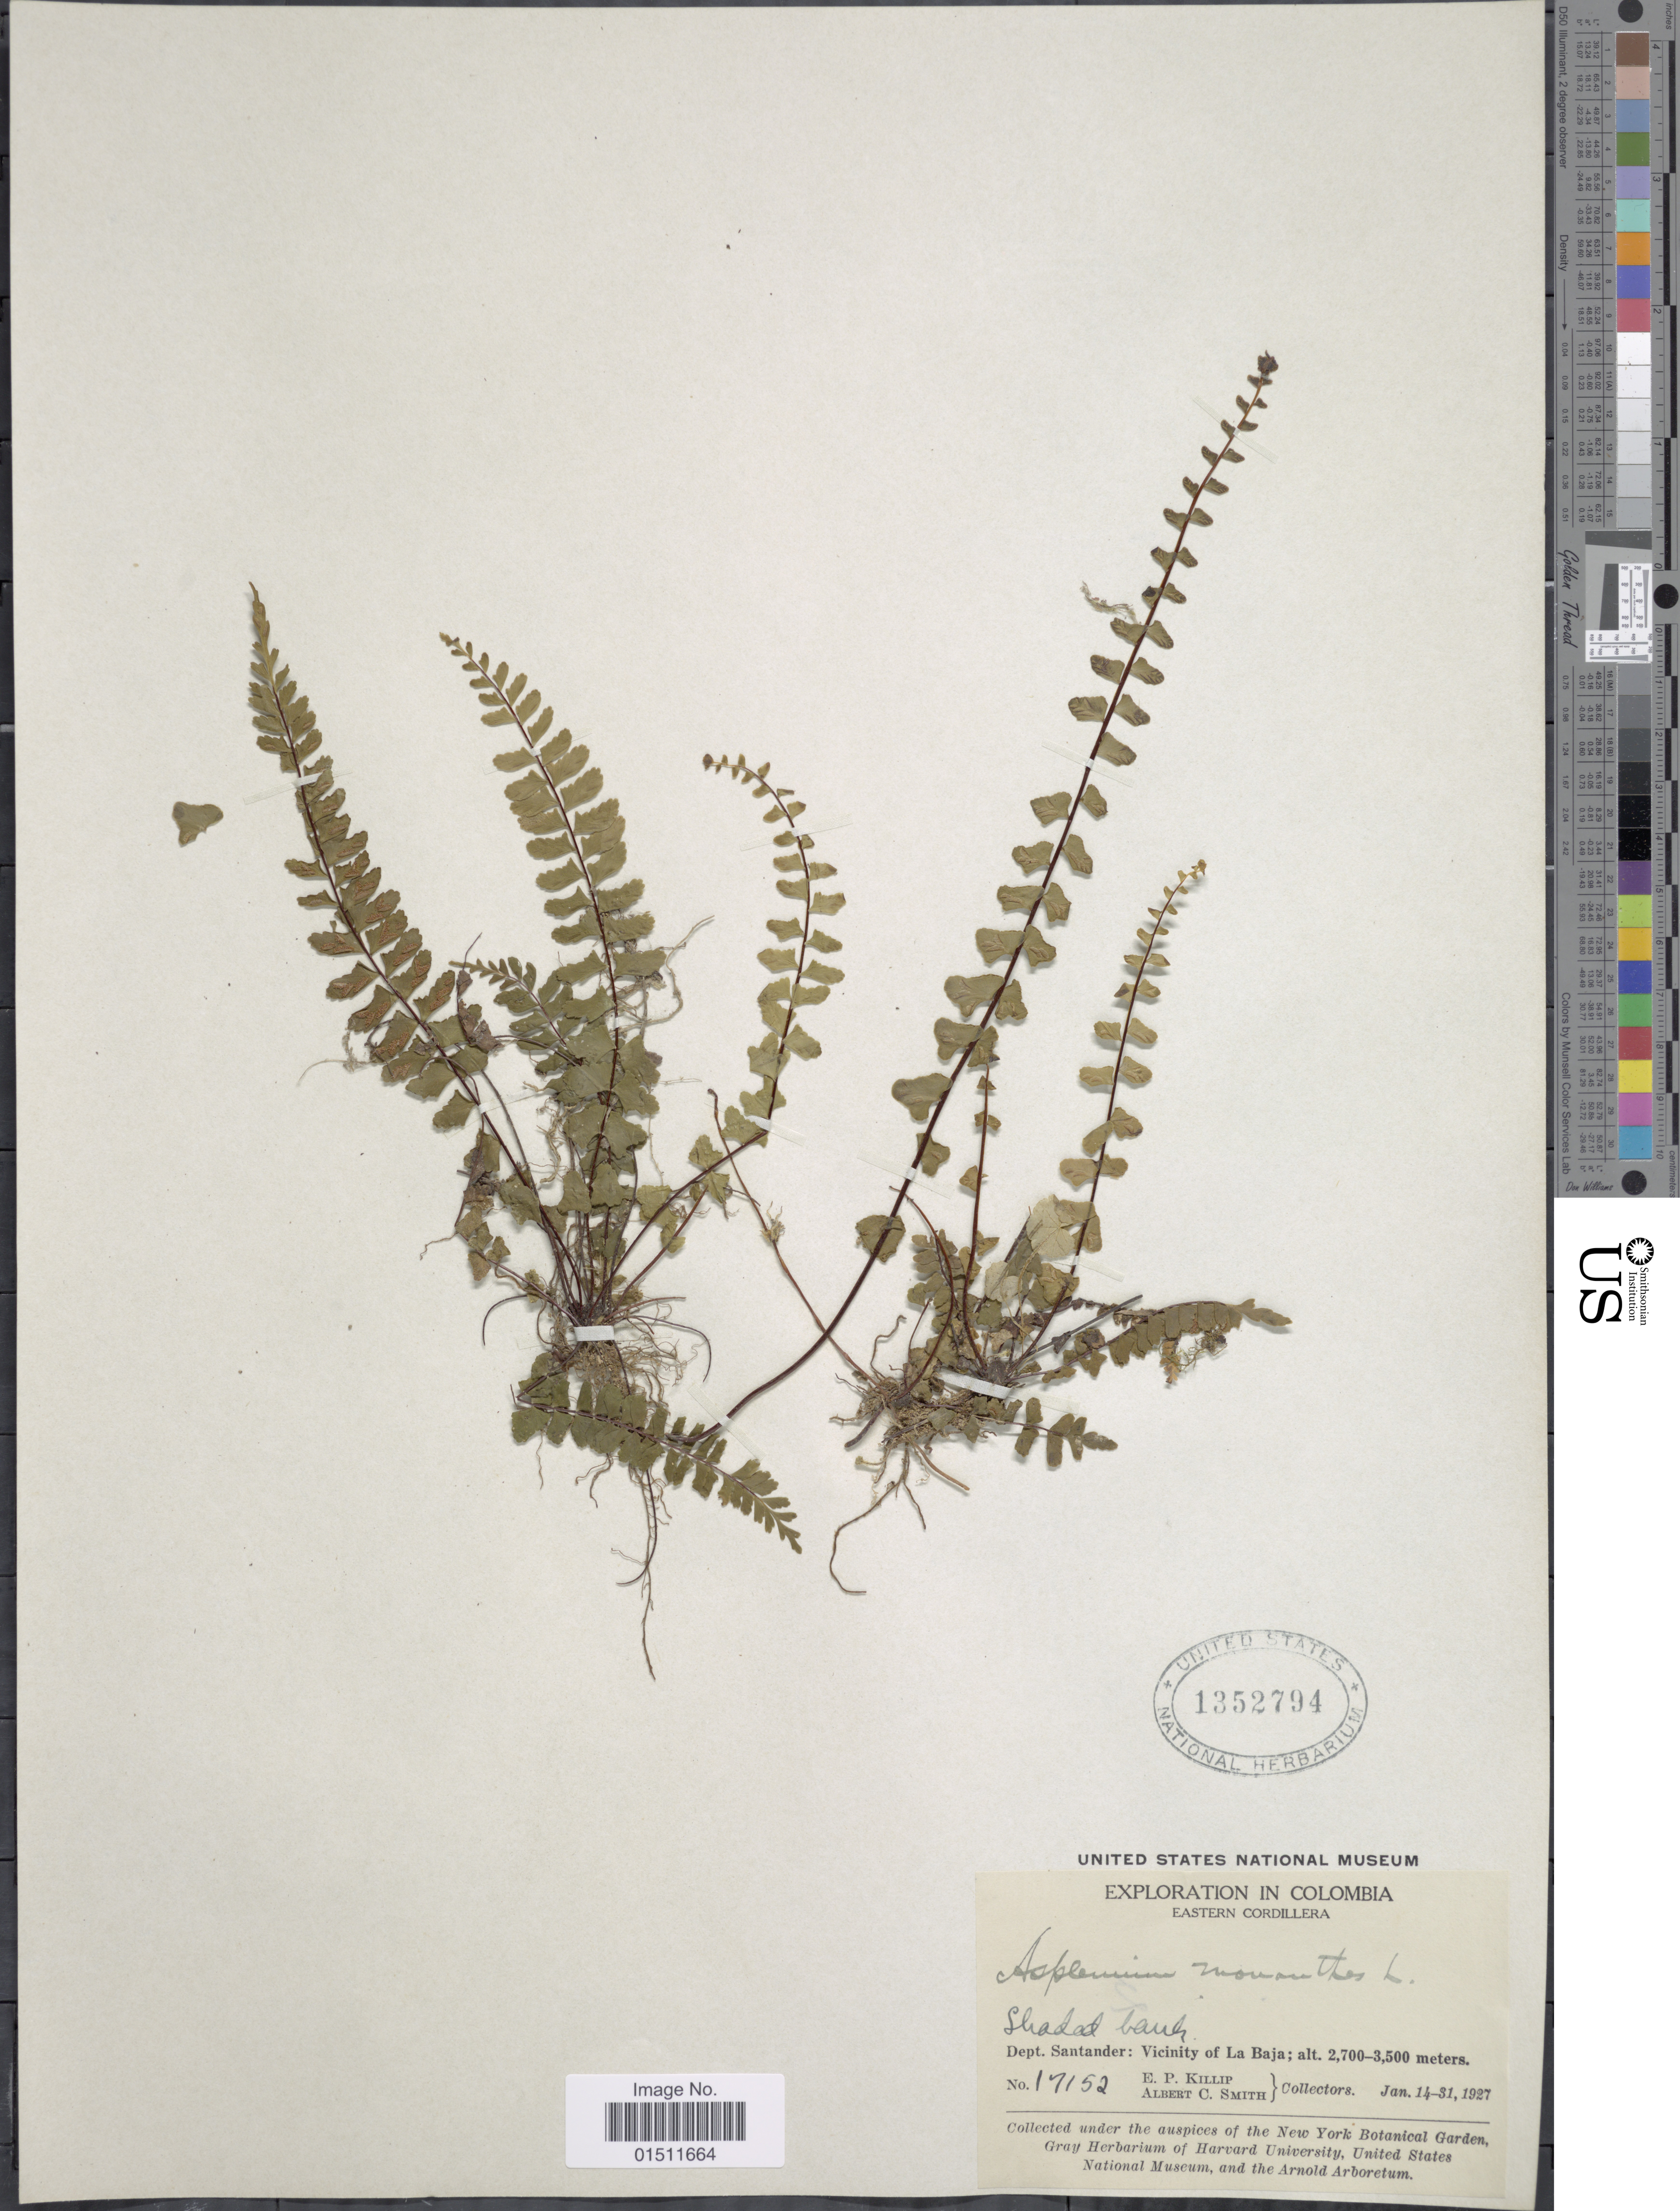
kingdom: Plantae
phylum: Tracheophyta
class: Polypodiopsida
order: Polypodiales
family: Aspleniaceae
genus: Asplenium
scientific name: Asplenium monanthes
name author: L.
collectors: E. P. Killip & A. C. Smith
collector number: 17152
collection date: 1927-01-14/1927-01-31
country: Colombia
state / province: Santander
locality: Eastern Cordillera, dept. Santander: Vicinity of La Baja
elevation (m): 2700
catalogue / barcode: US 1352794